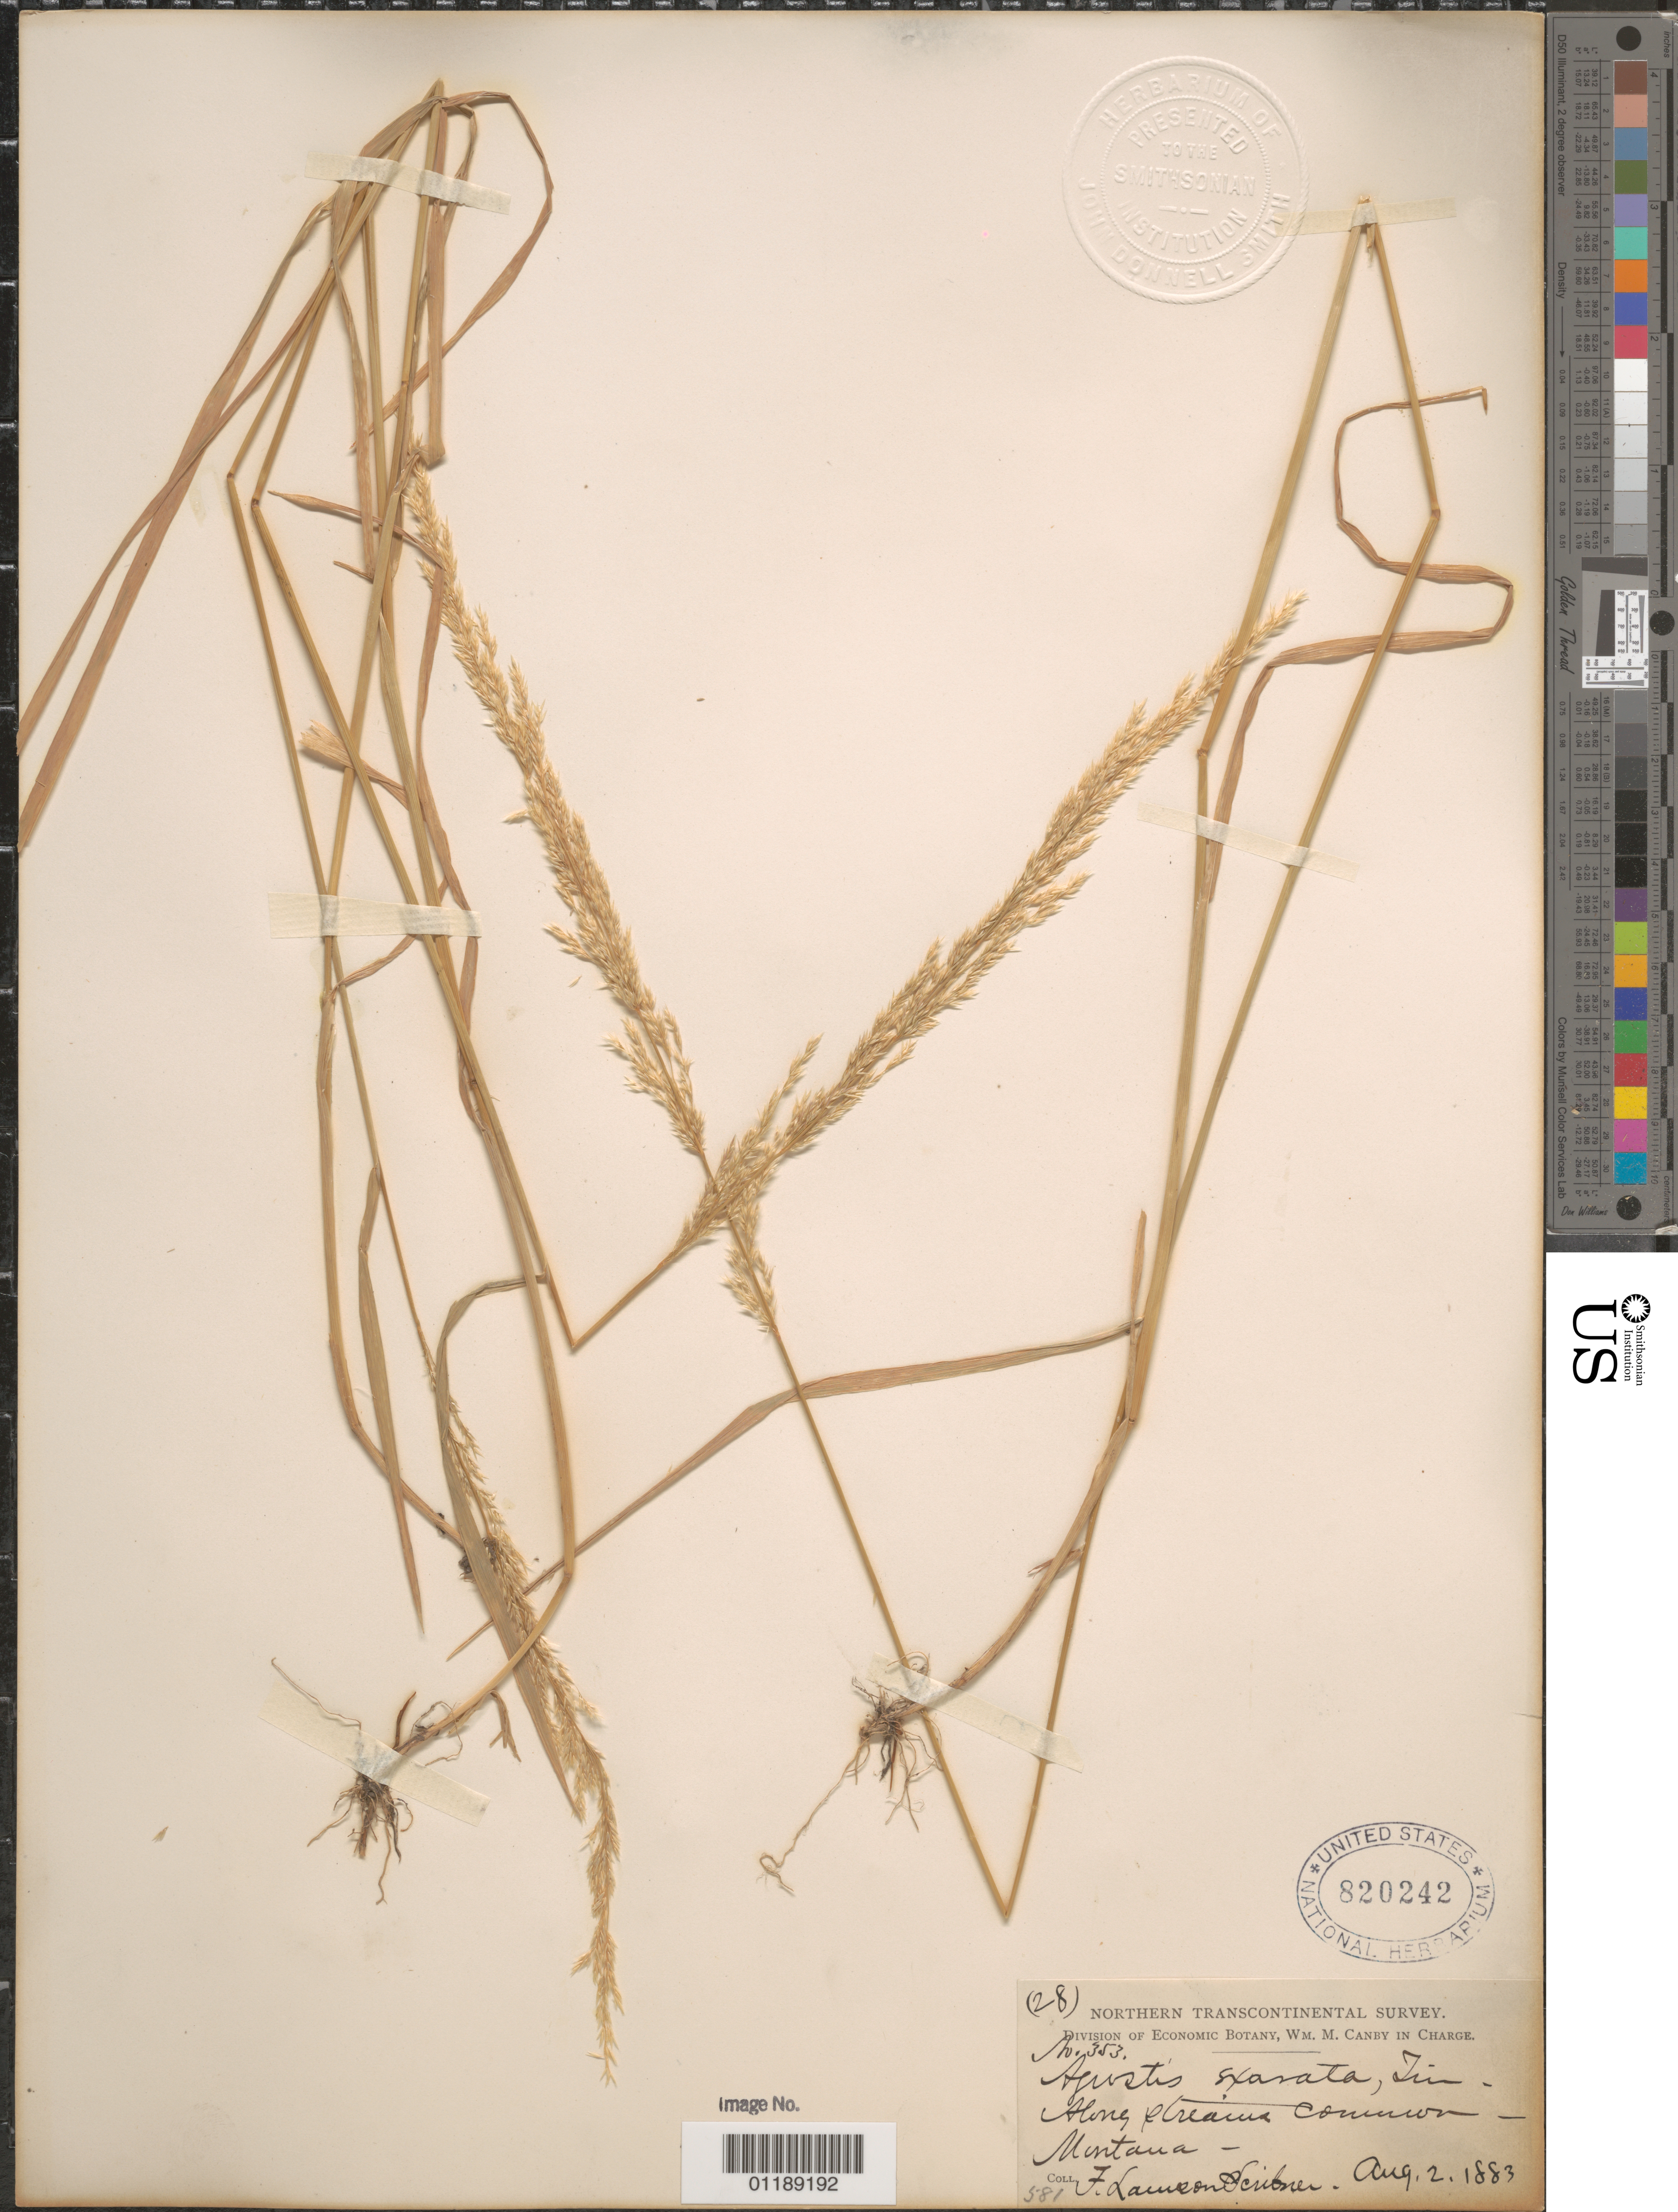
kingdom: Plantae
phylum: Tracheophyta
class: Liliopsida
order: Poales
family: Poaceae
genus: Agrostis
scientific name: Agrostis exarata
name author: Trin.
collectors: F. L. Scribner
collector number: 353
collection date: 1883-08-02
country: United States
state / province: Montana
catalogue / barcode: US 820242